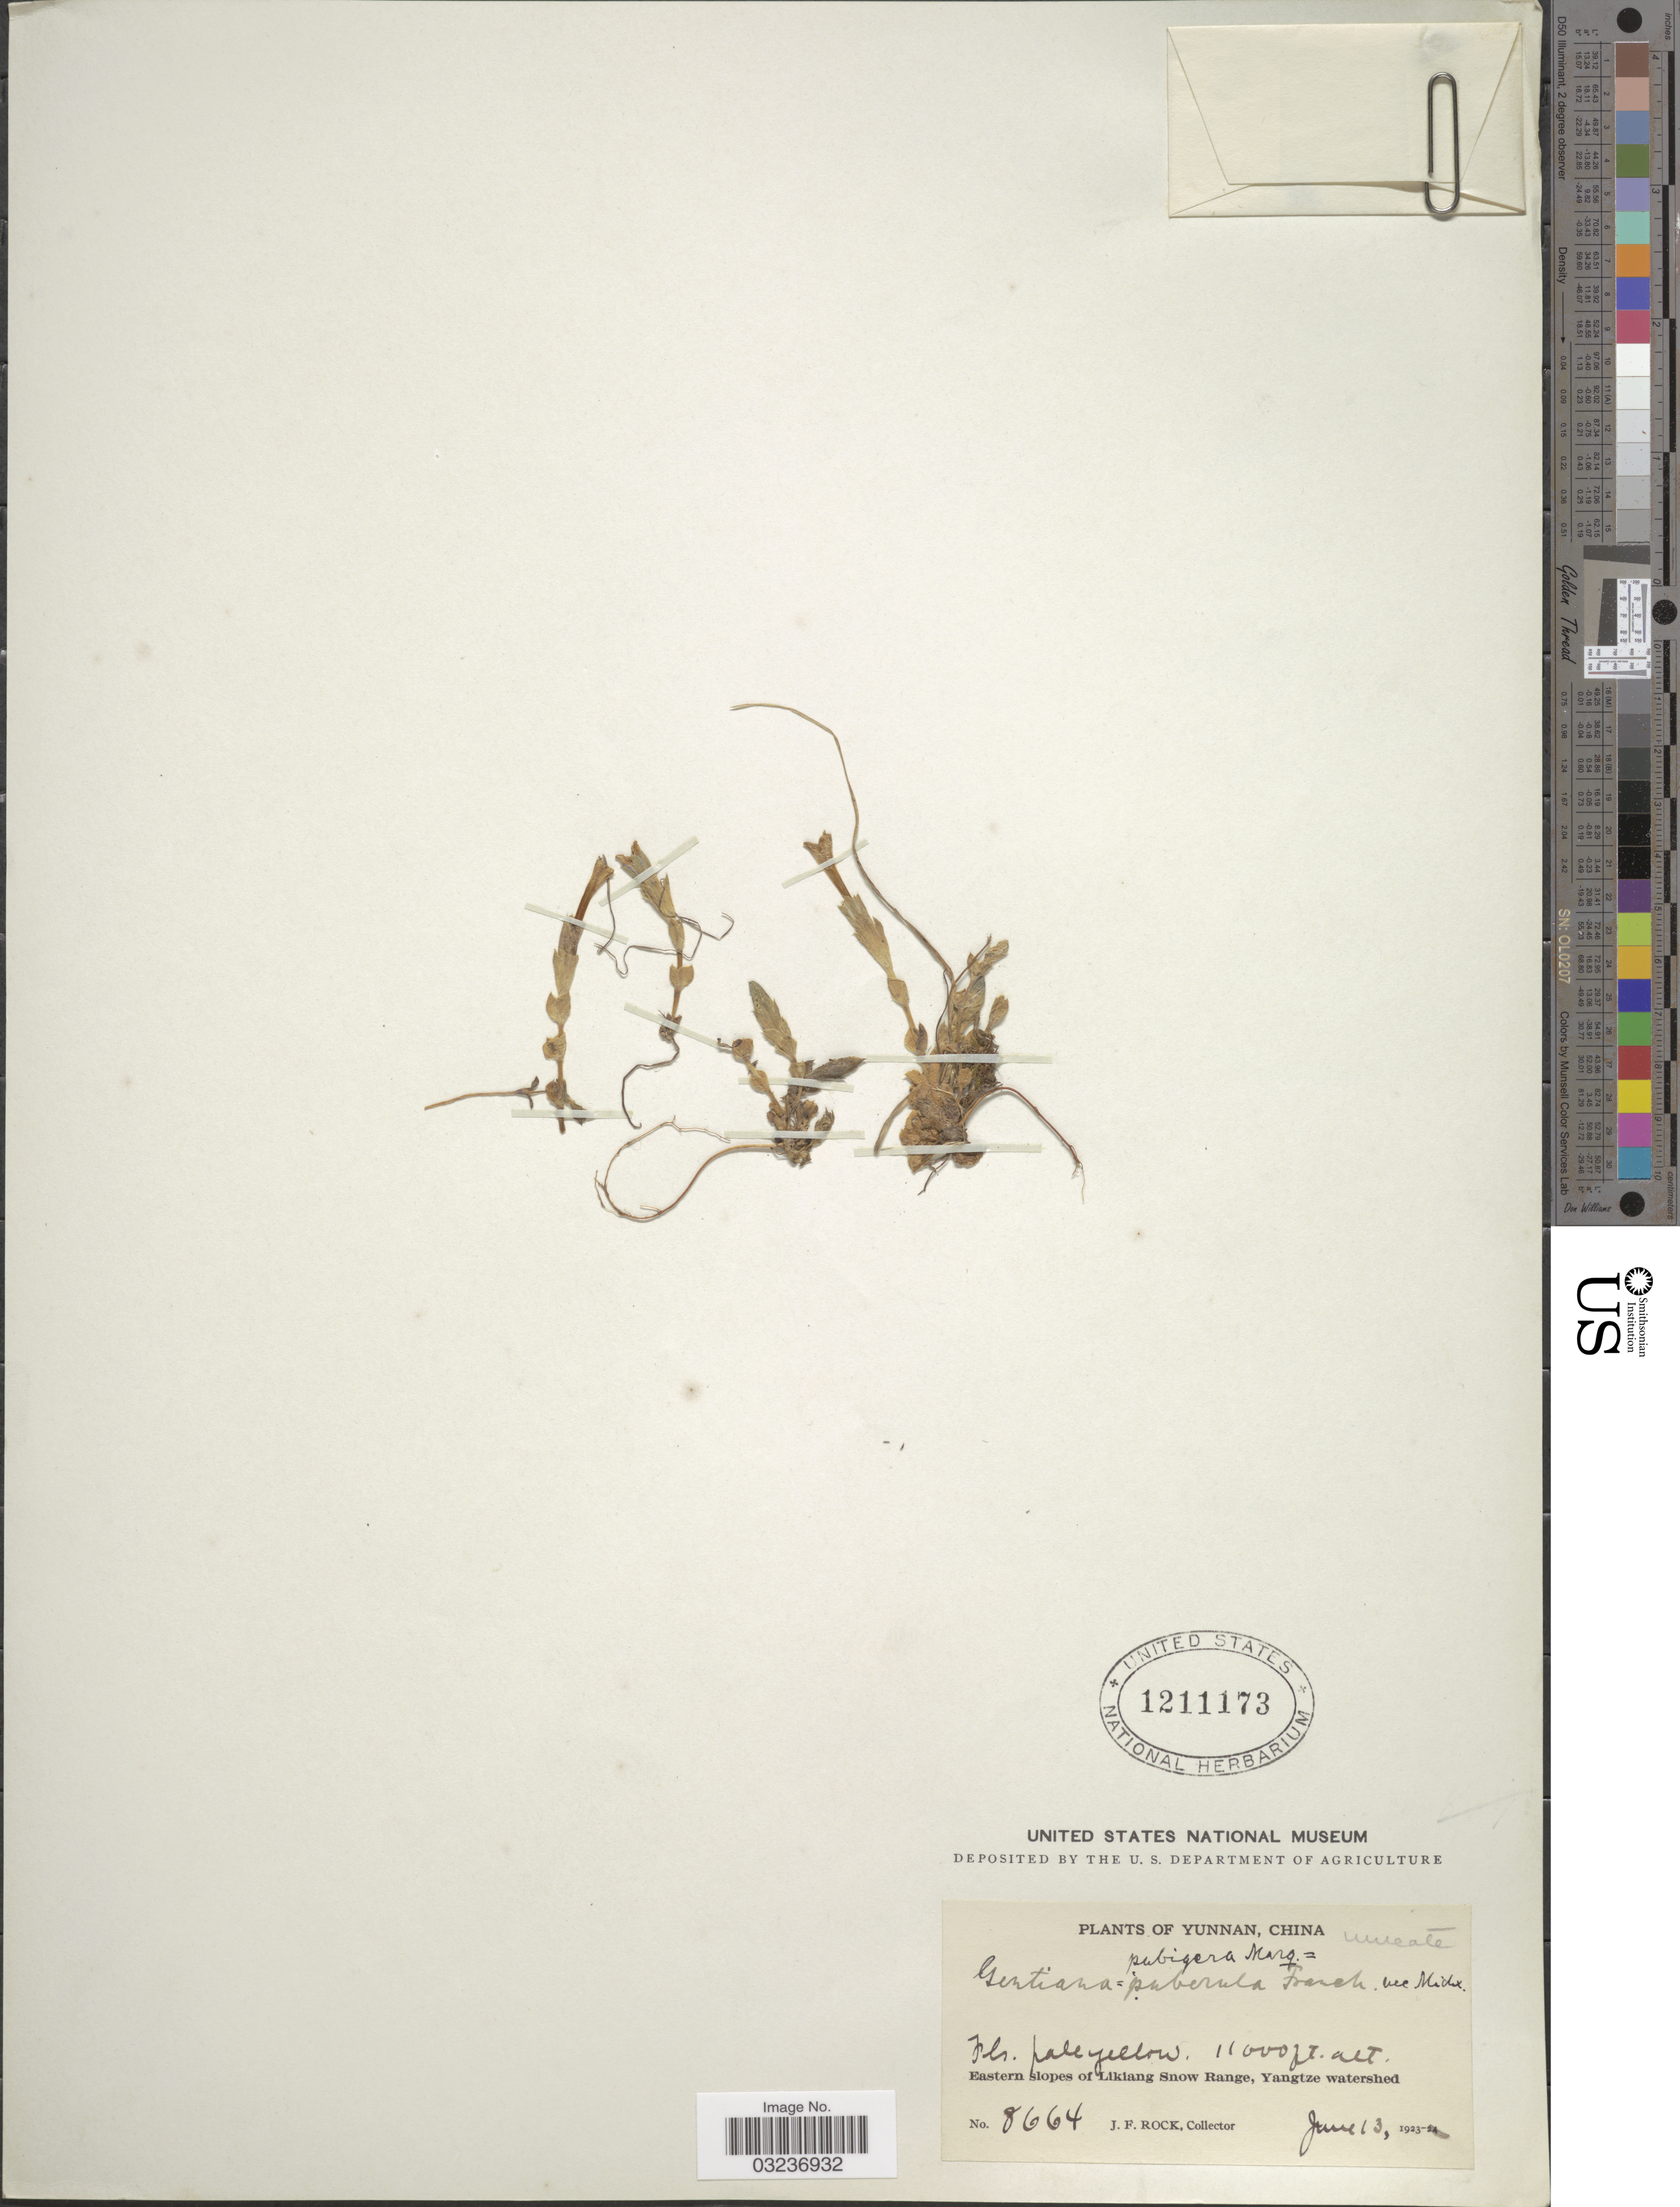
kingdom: Plantae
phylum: Tracheophyta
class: Magnoliopsida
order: Gentianales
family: Gentianaceae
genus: Gentiana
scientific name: Gentiana pubigera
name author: C. Marquand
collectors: J. Rock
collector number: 8664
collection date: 1923-06-13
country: China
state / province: Yunnan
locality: Yunnan, Eastern slopes of Likiang Snow Range, Yangtze watershed.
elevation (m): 3353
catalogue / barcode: US 1211173